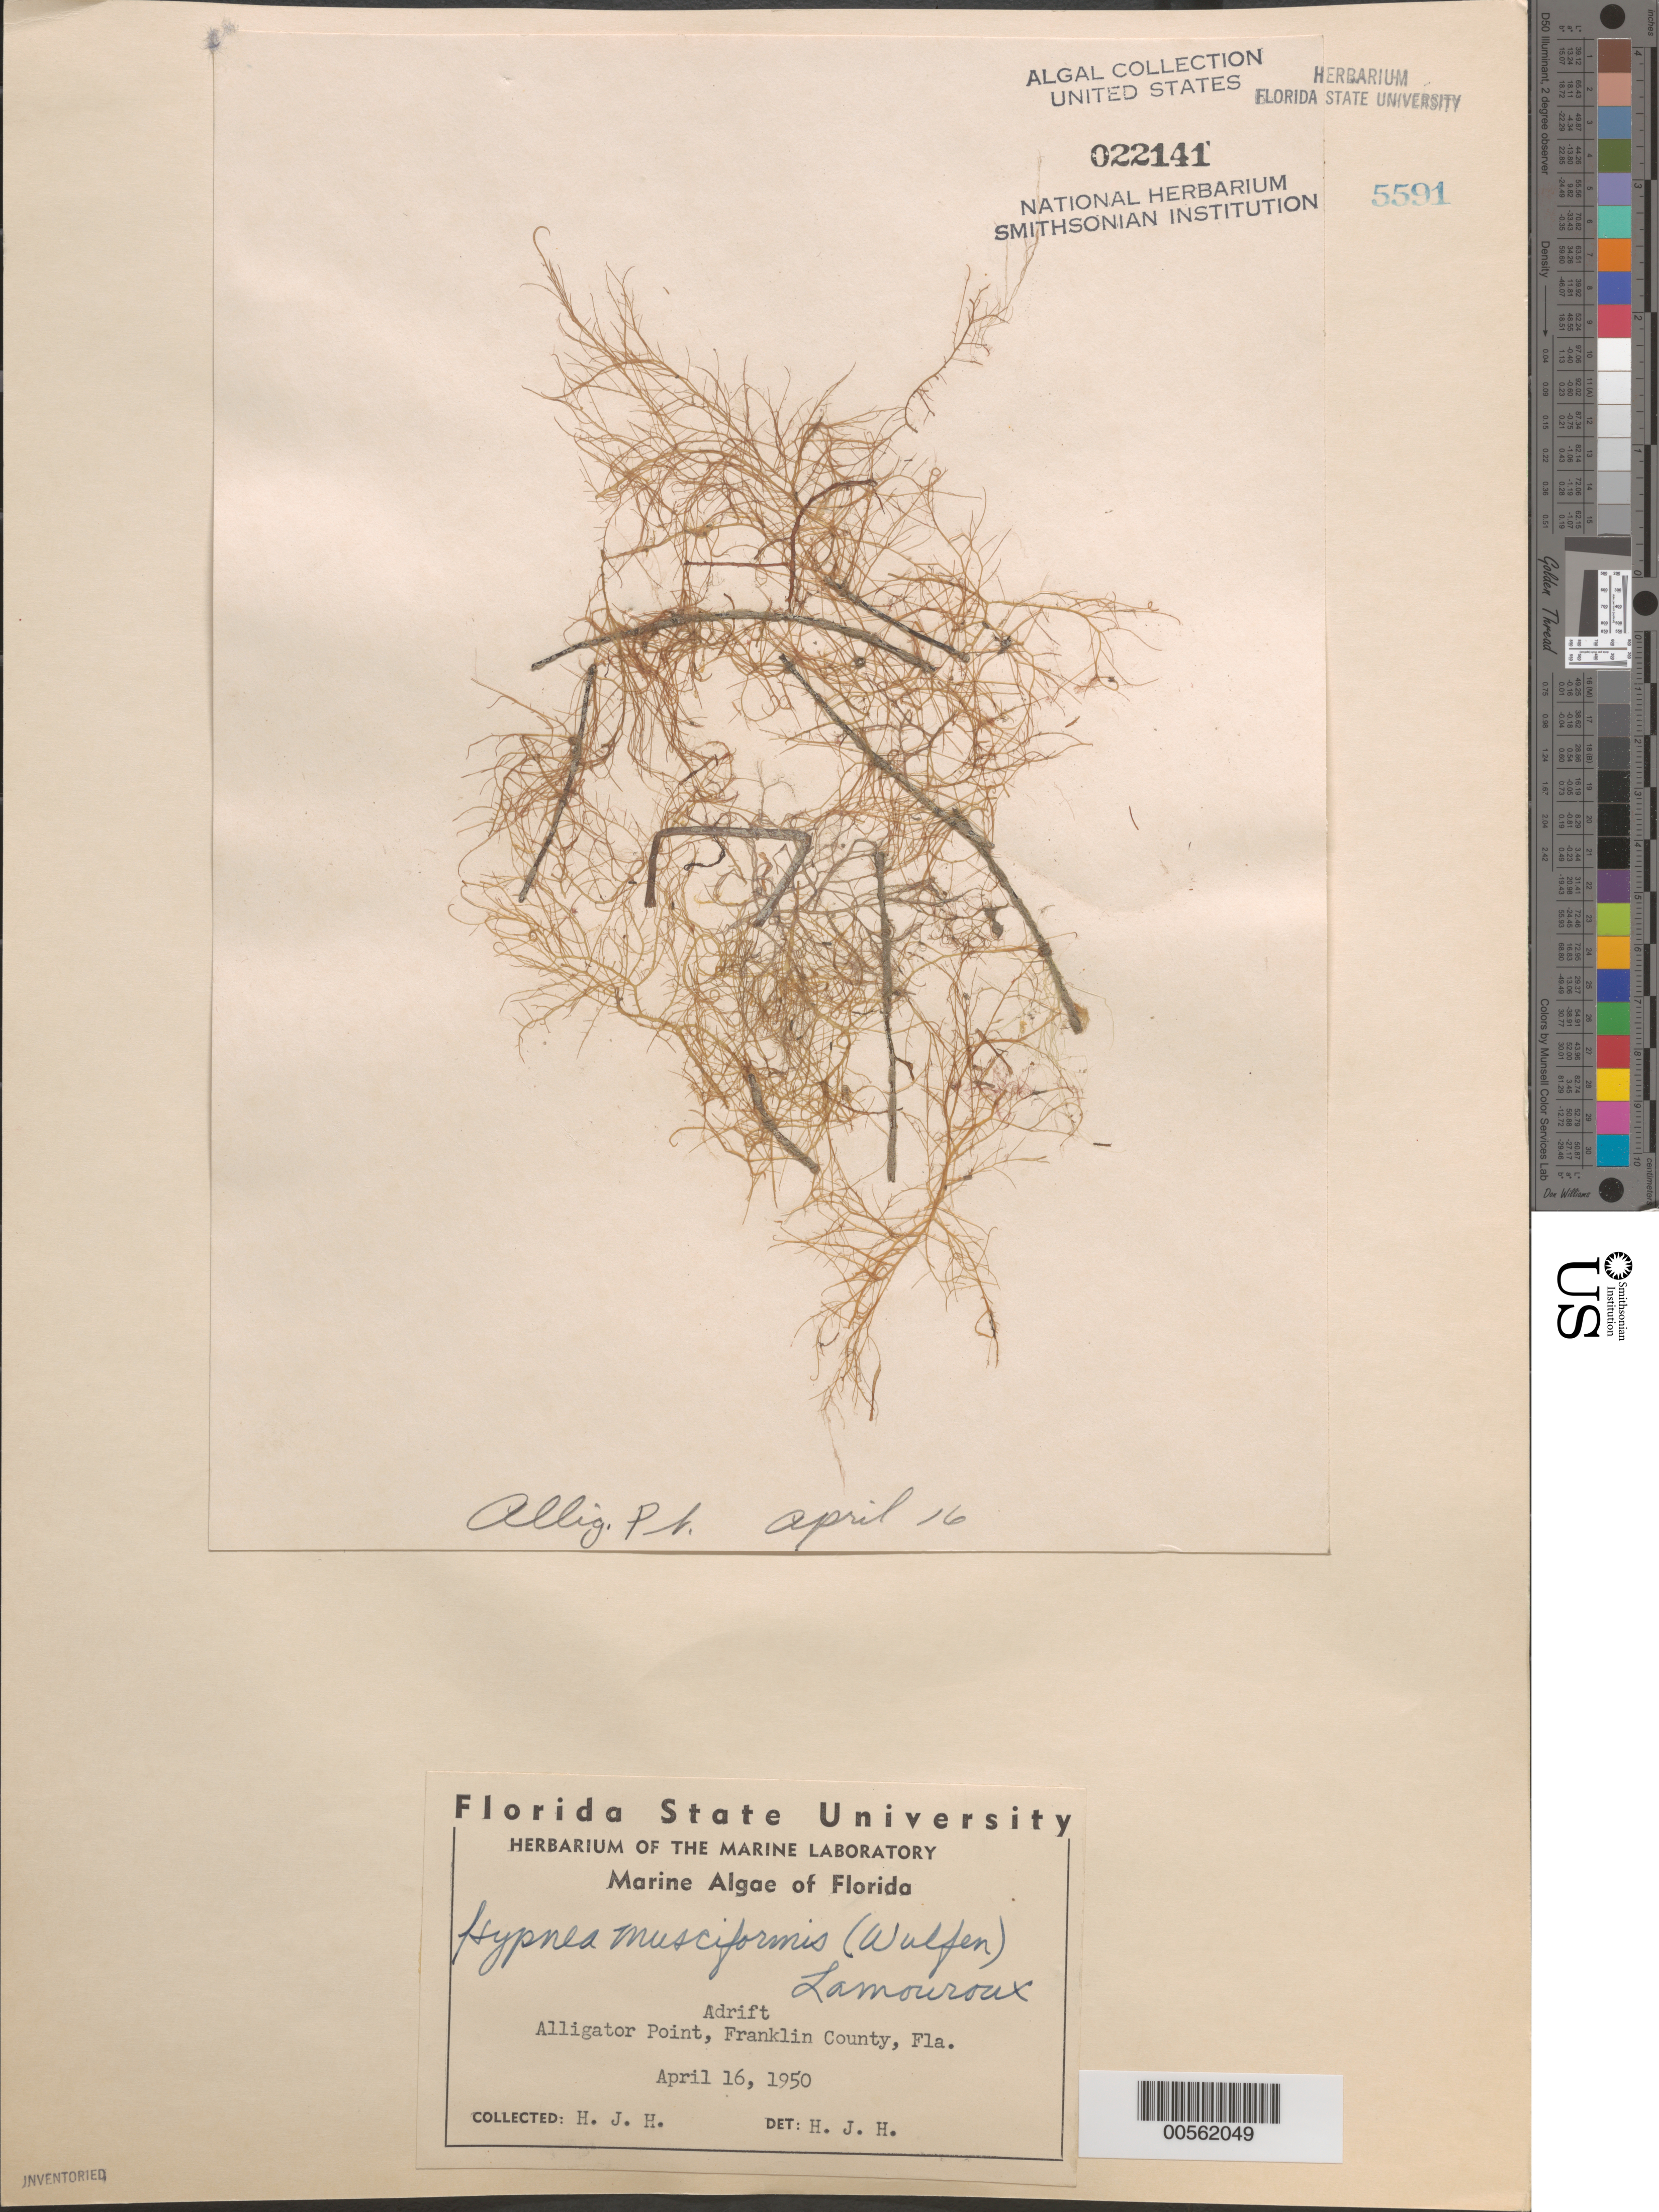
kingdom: Plantae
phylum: Rhodophyta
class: Florideophyceae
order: Gigartinales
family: Cystocloniaceae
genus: Hypnea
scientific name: Hypnea musciformis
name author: (Wulfen) J.V.Lamouroux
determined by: Humm, Harold J.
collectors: H. J. Humm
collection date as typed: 16 Apr 1950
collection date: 1950-04-16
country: United States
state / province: Florida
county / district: Franklin County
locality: Alligator Point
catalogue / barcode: US 22141